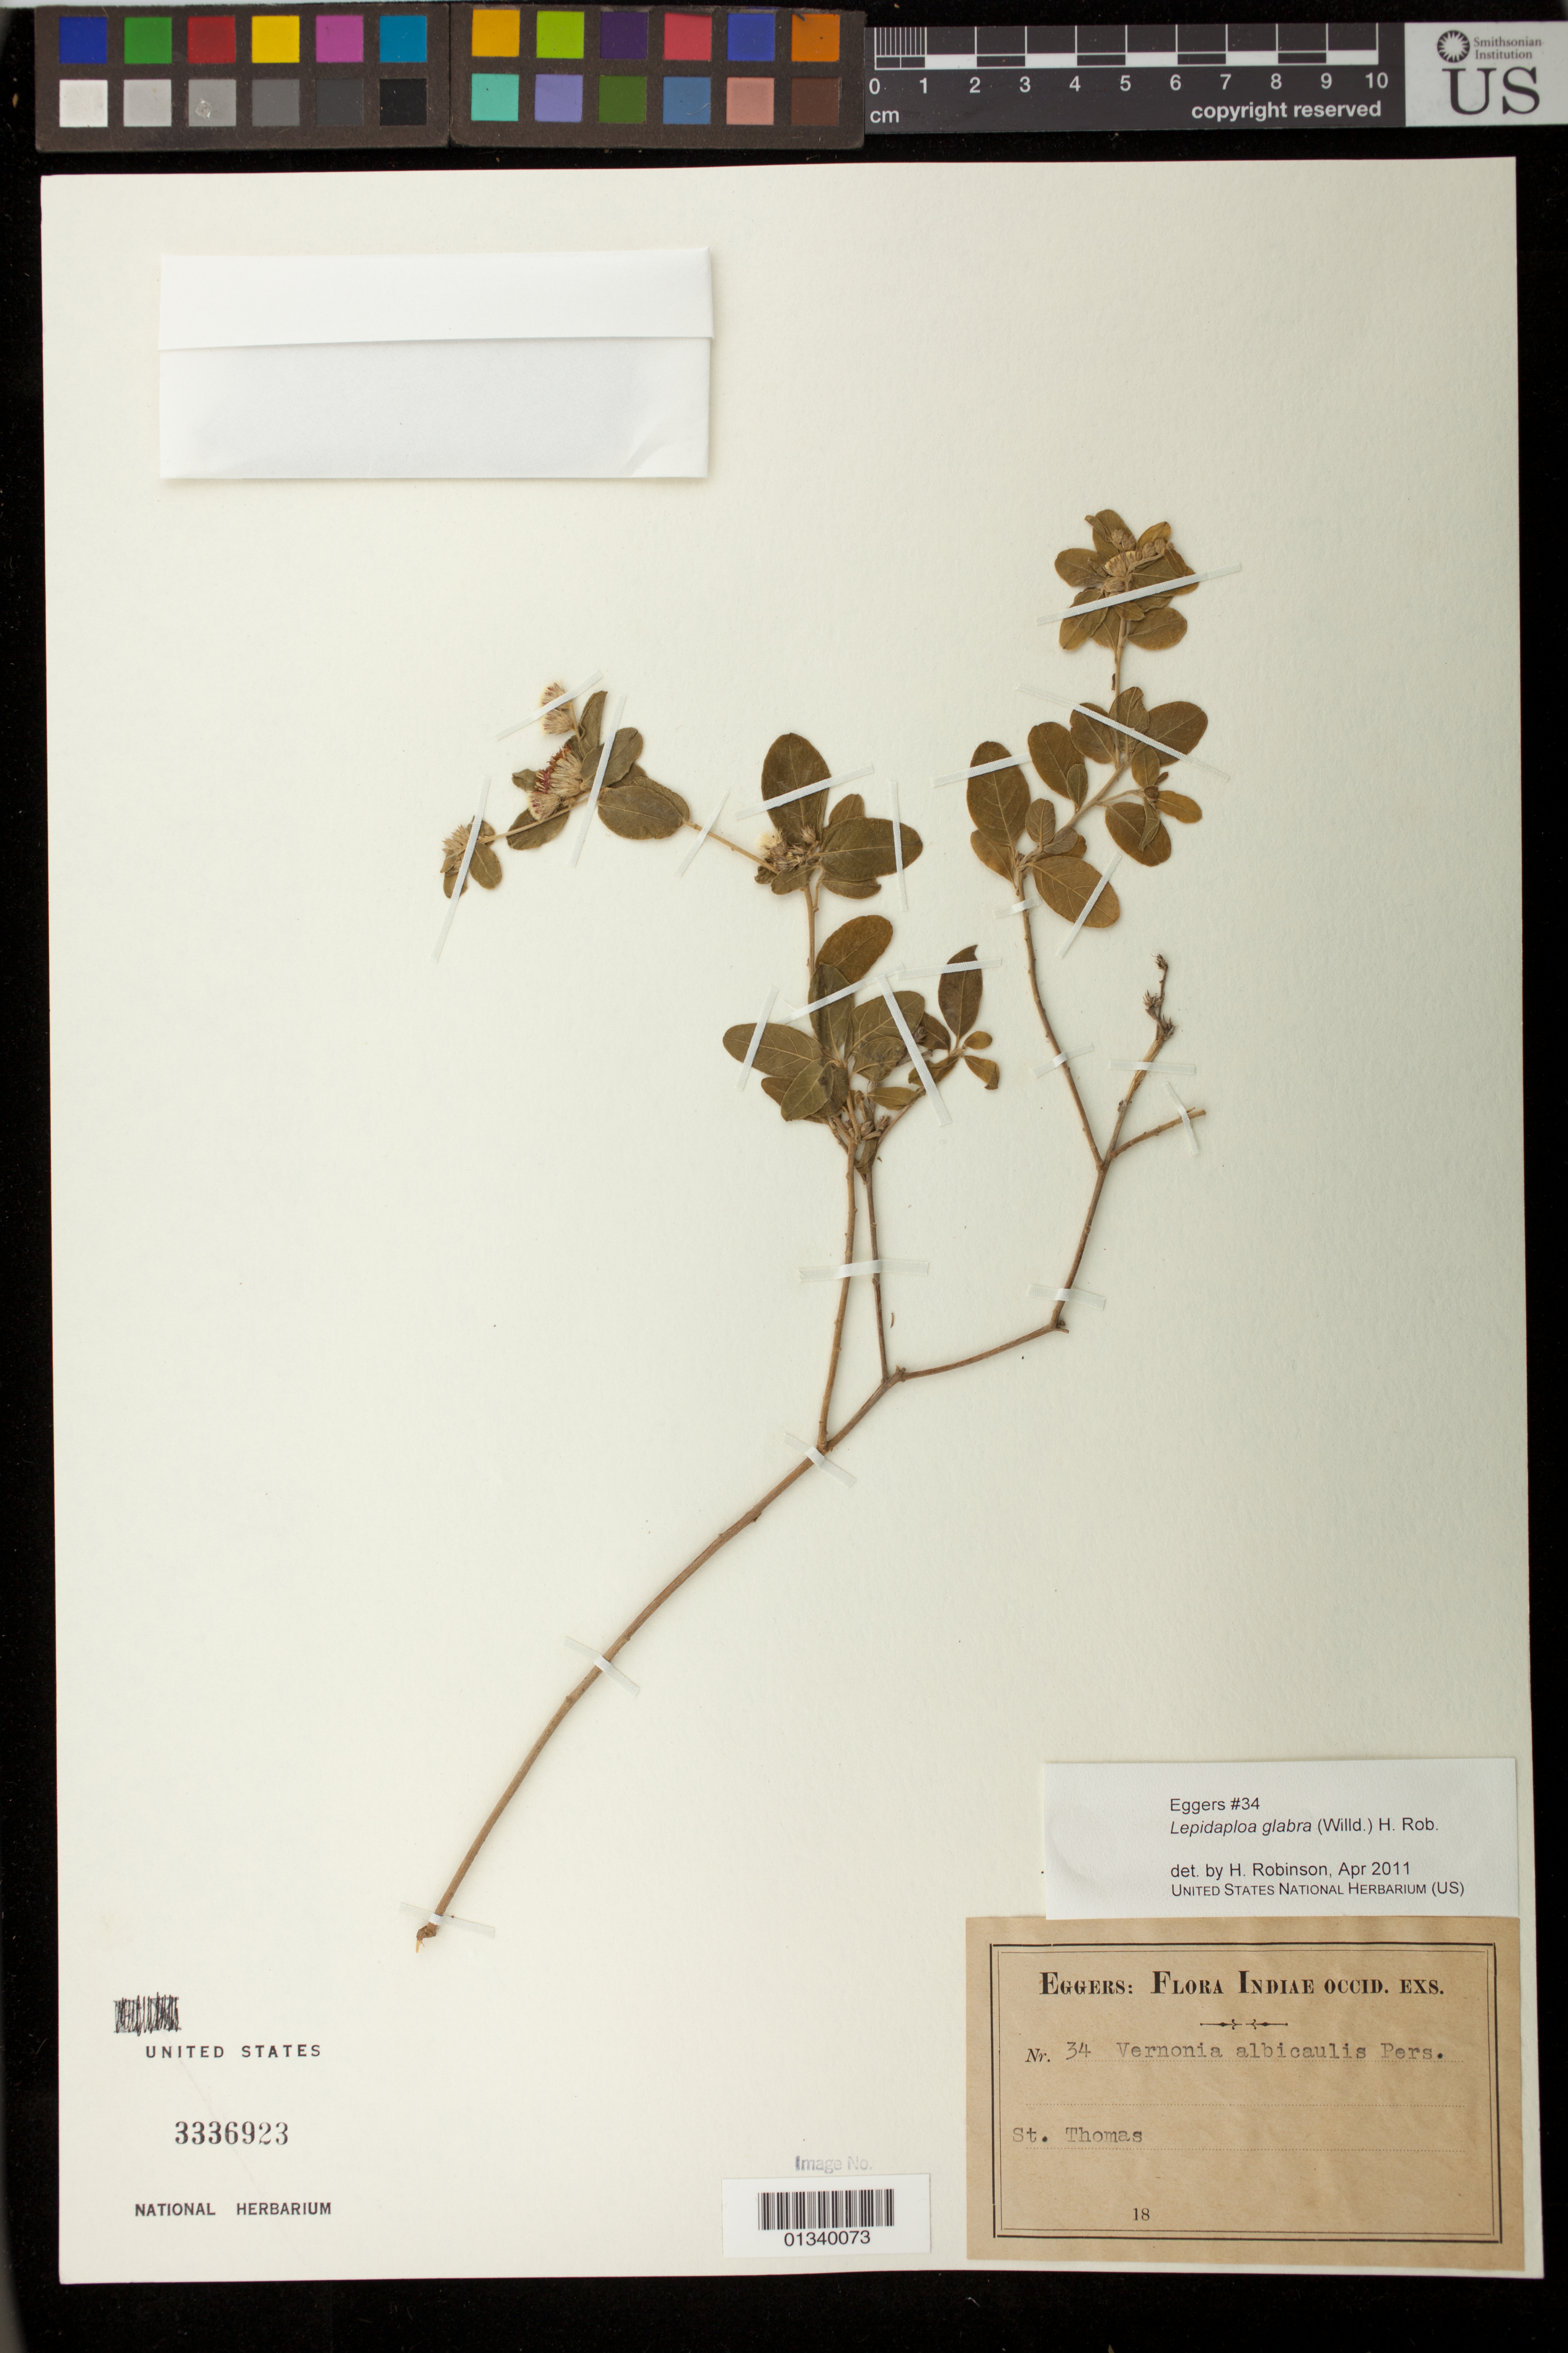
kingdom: Plantae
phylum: Tracheophyta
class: Magnoliopsida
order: Asterales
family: Asteraceae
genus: Lepidaploa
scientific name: Lepidaploa glabra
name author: (Willd.) H. Rob.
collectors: H. F. A. von Eggers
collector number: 34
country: U.S. Virgin Islands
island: St. Thomas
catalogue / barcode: US 3336923